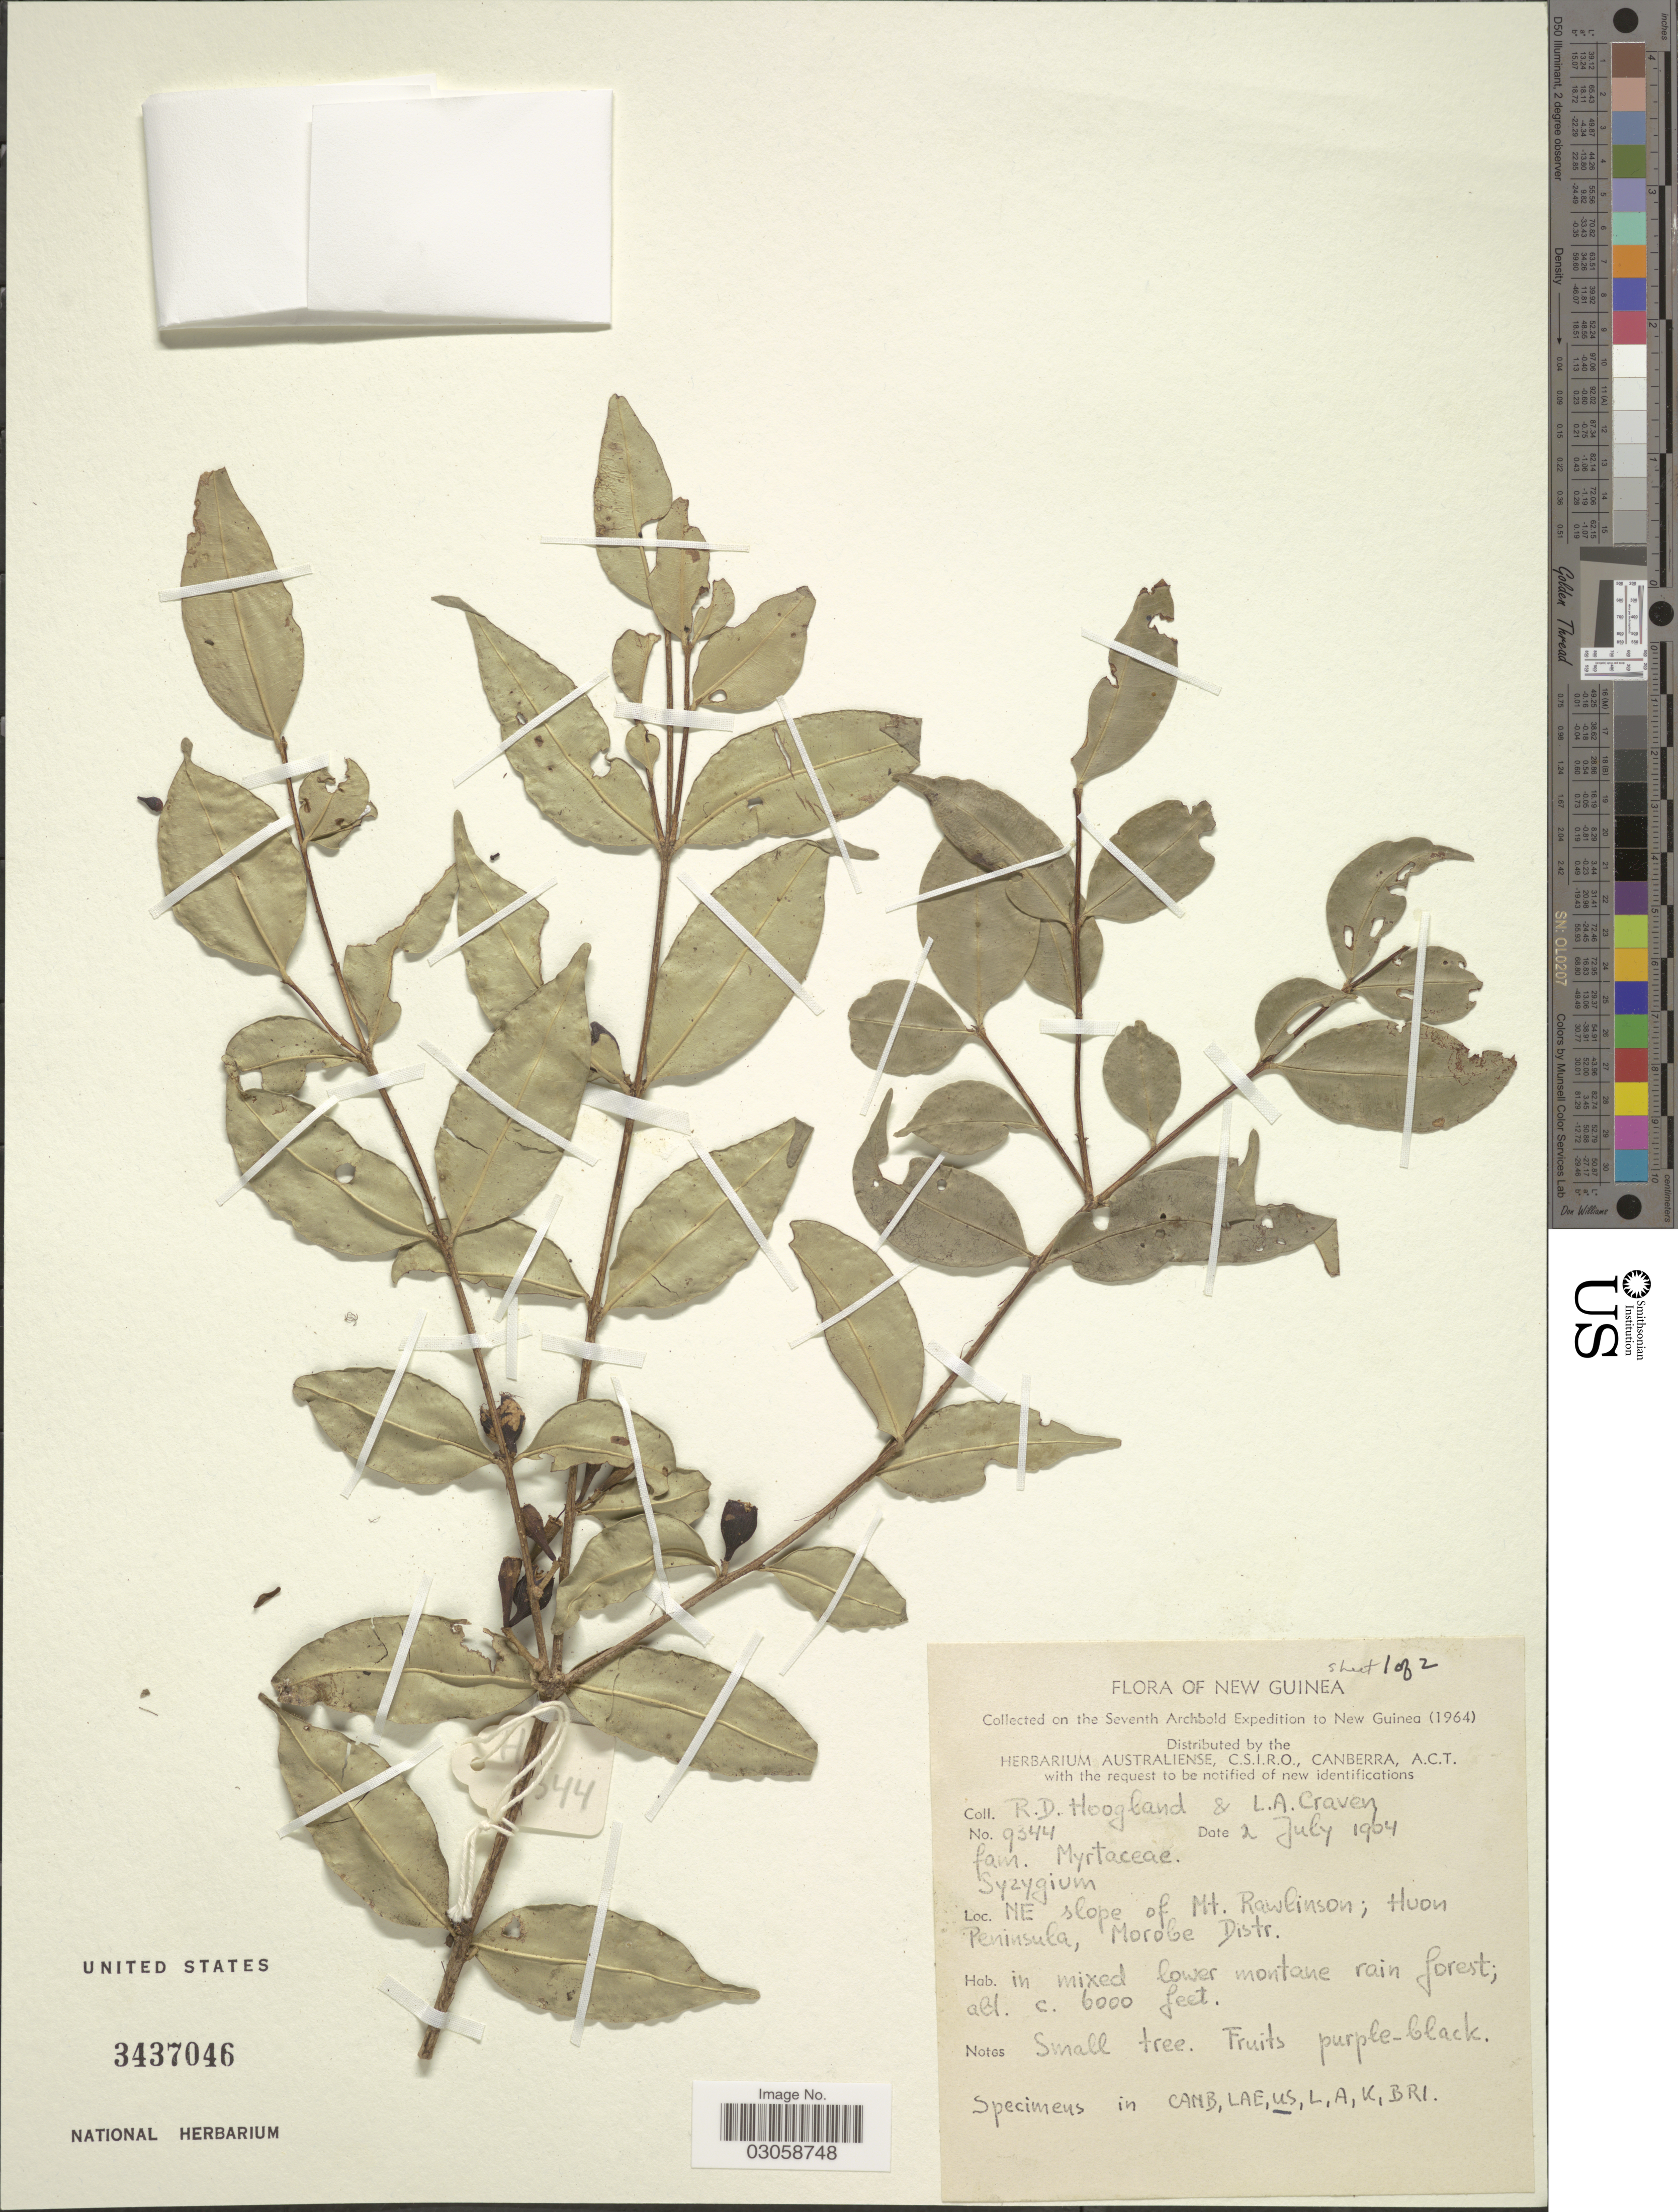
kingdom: Plantae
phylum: Tracheophyta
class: Magnoliopsida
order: Myrtales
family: Myrtaceae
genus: Syzygium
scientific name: Syzygium leptopodium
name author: Merr. & L.M. Perry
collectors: R. D. Hoogland & L. A. Craven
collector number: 9344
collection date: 1904-07-02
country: Papua New Guinea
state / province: Morobe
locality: New Guinea. NE slope of Mt. Rawlinson; Huon Peninsula, Morobe Distr.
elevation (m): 1829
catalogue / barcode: US 3437046